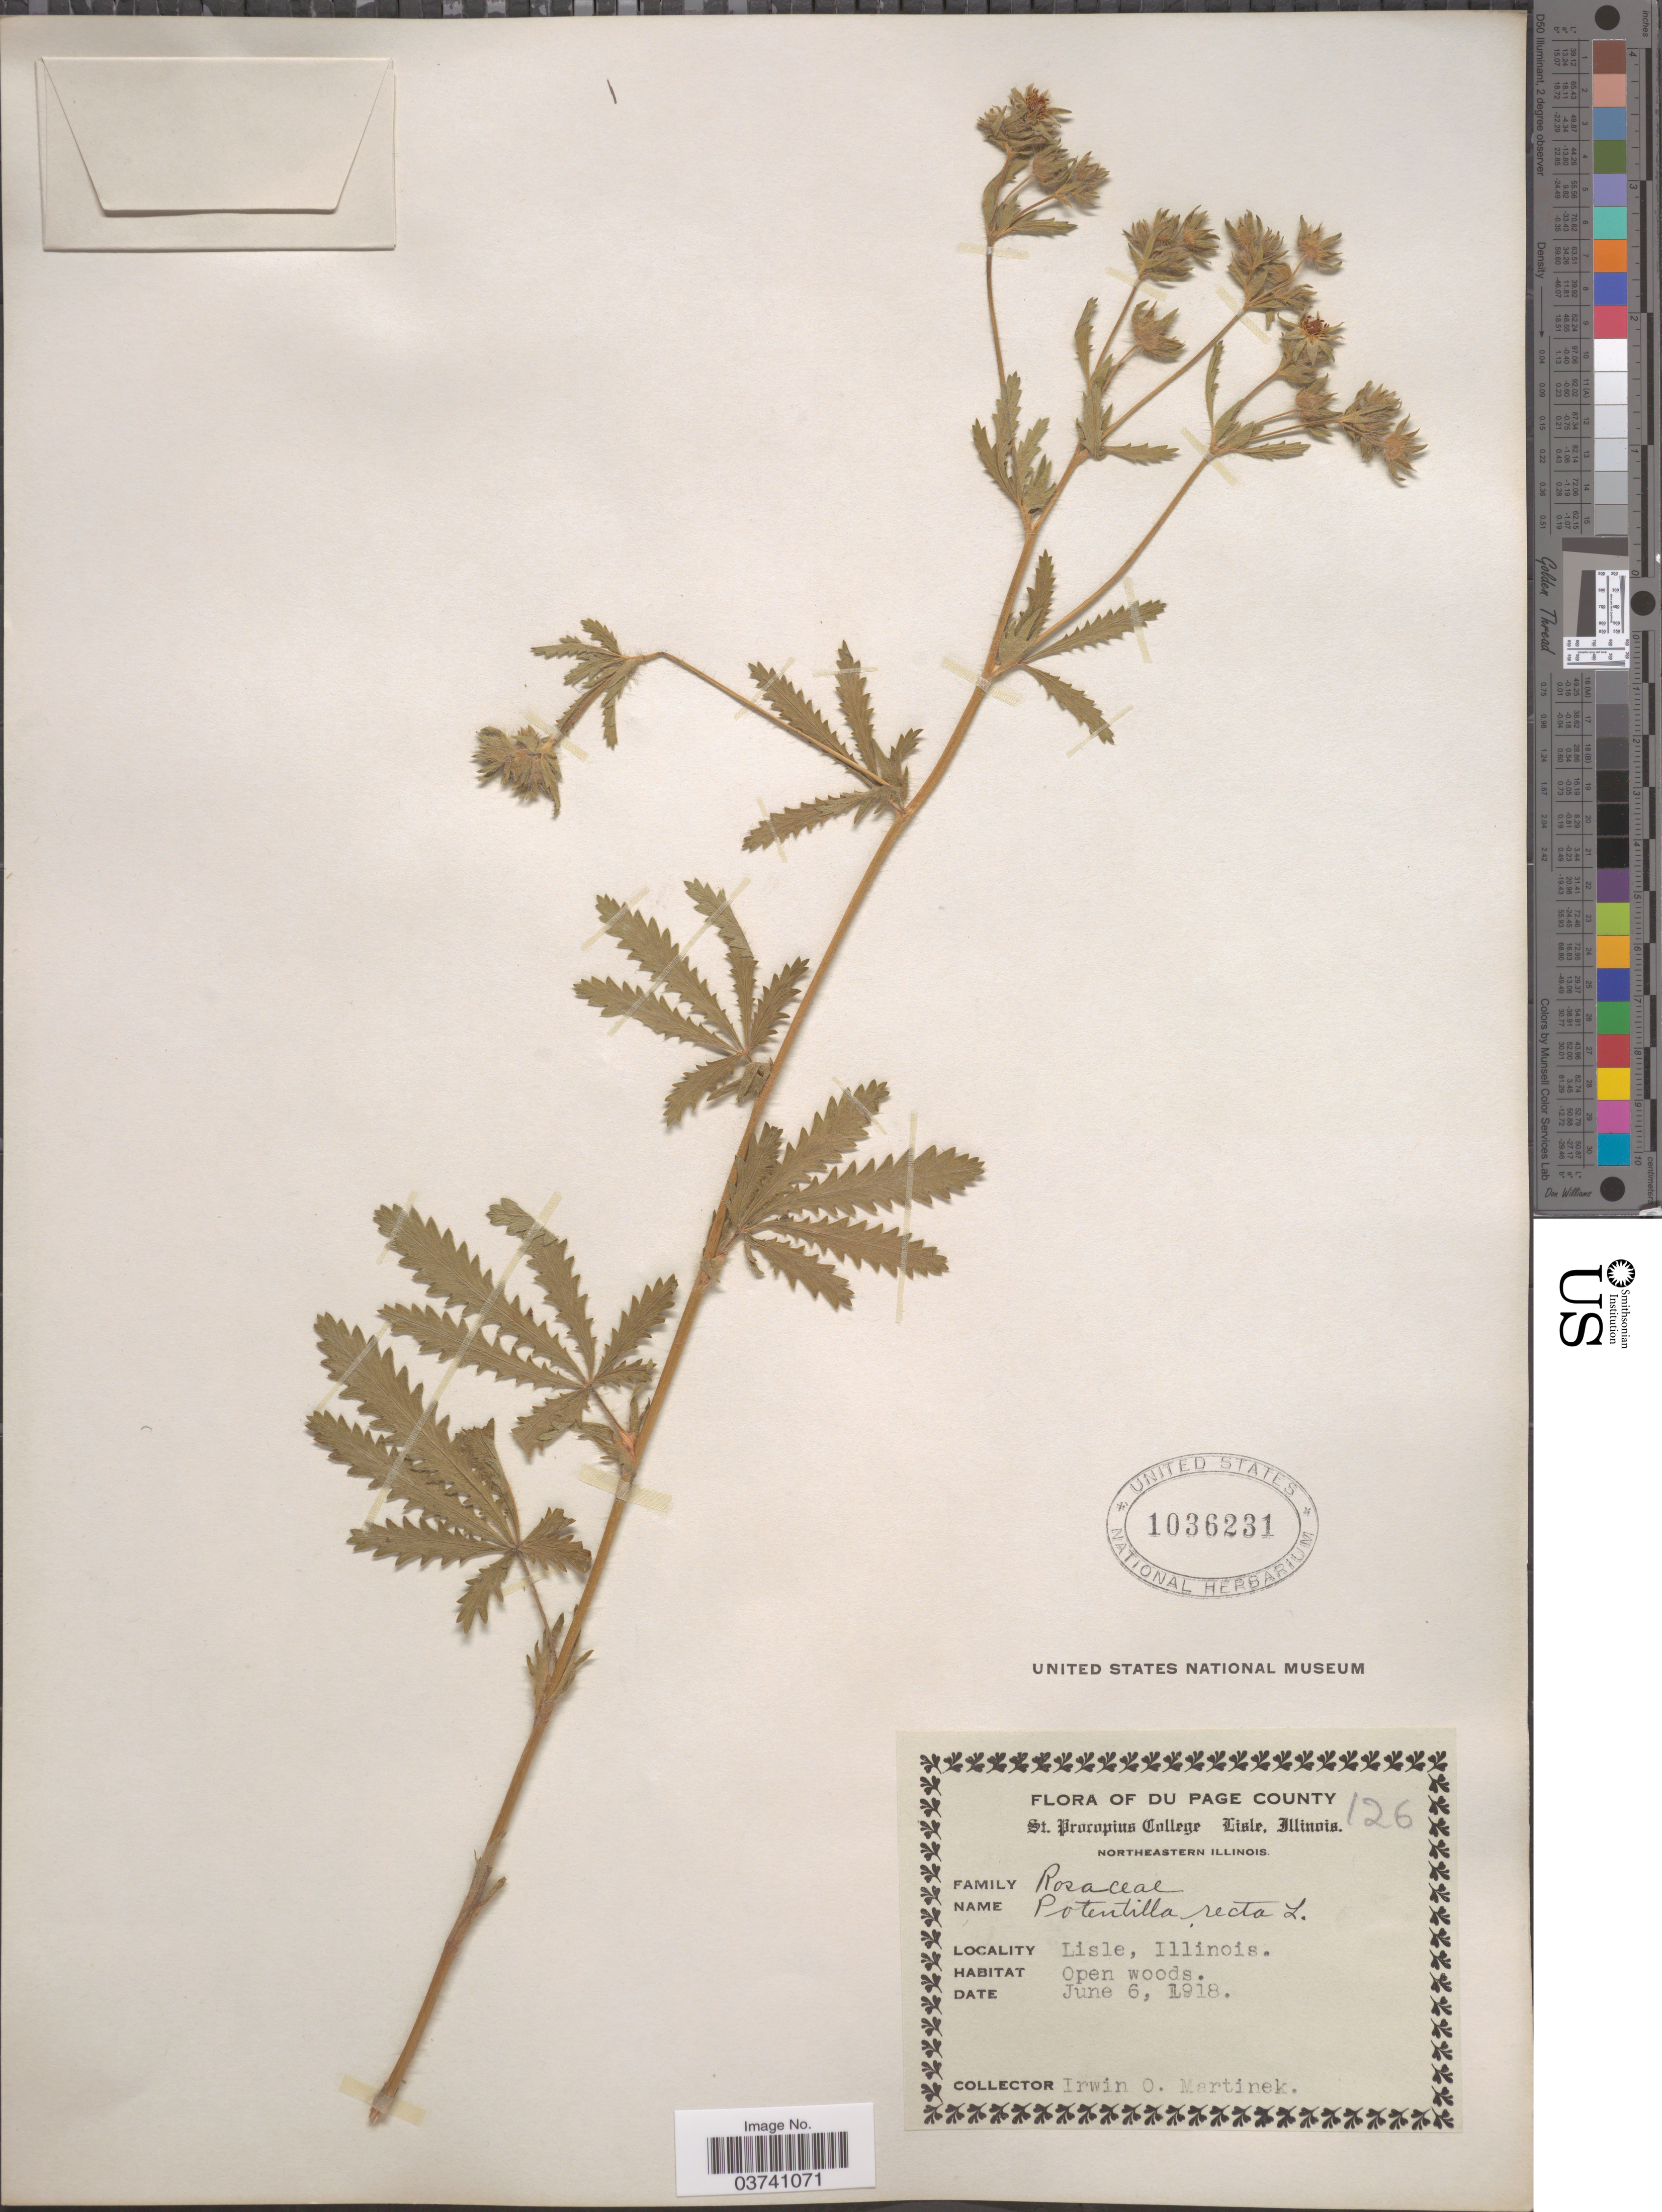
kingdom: Plantae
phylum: Tracheophyta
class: Magnoliopsida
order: Rosales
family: Rosaceae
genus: Potentilla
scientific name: Potentilla recta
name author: L.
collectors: I. Martinek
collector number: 126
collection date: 1918-06-06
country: United States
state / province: Illinois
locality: Page County. Northeastern Illinois. Lisle.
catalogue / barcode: US 1036231